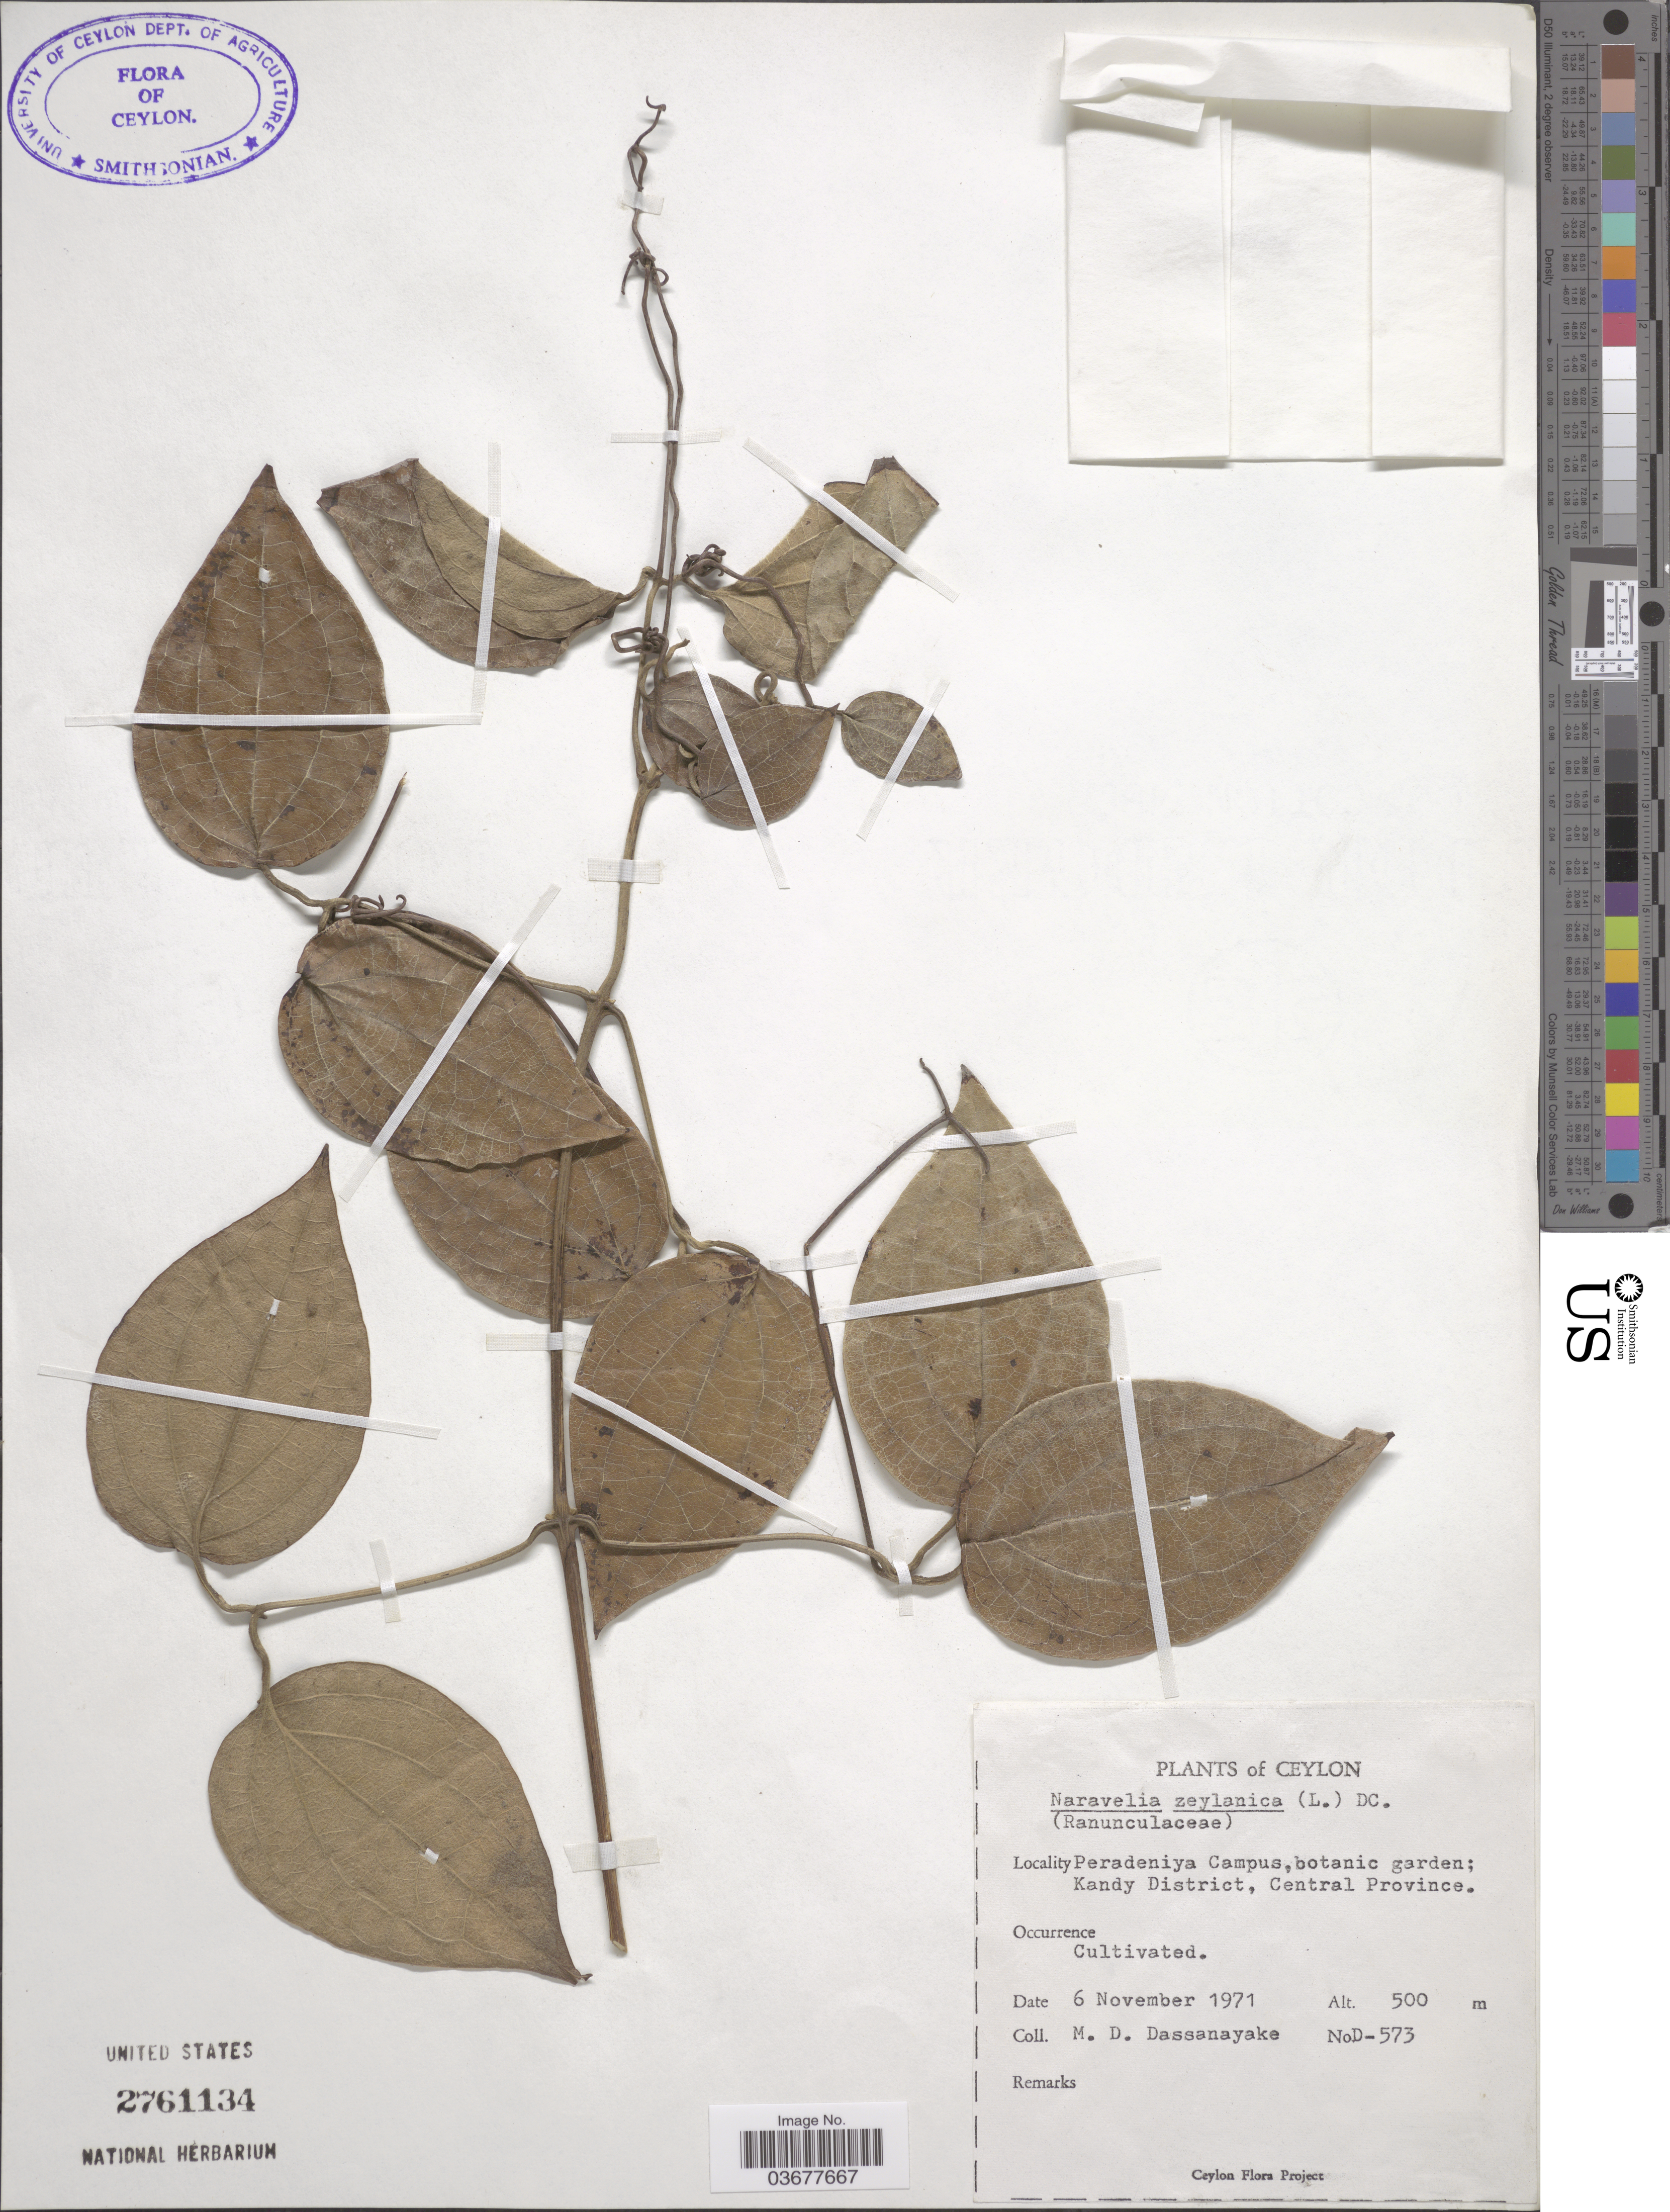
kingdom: Plantae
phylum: Tracheophyta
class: Magnoliopsida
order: Ranunculales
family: Ranunculaceae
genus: Clematis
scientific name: Clematis zeylanica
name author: (L.) Poir.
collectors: M. D. Dassanayake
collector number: D-573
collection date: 1971-11-06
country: Sri Lanka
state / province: Central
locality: Ceylon. Peradeniya Campus, botanic garden; Kandy District.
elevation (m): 500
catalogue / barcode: US 2761134